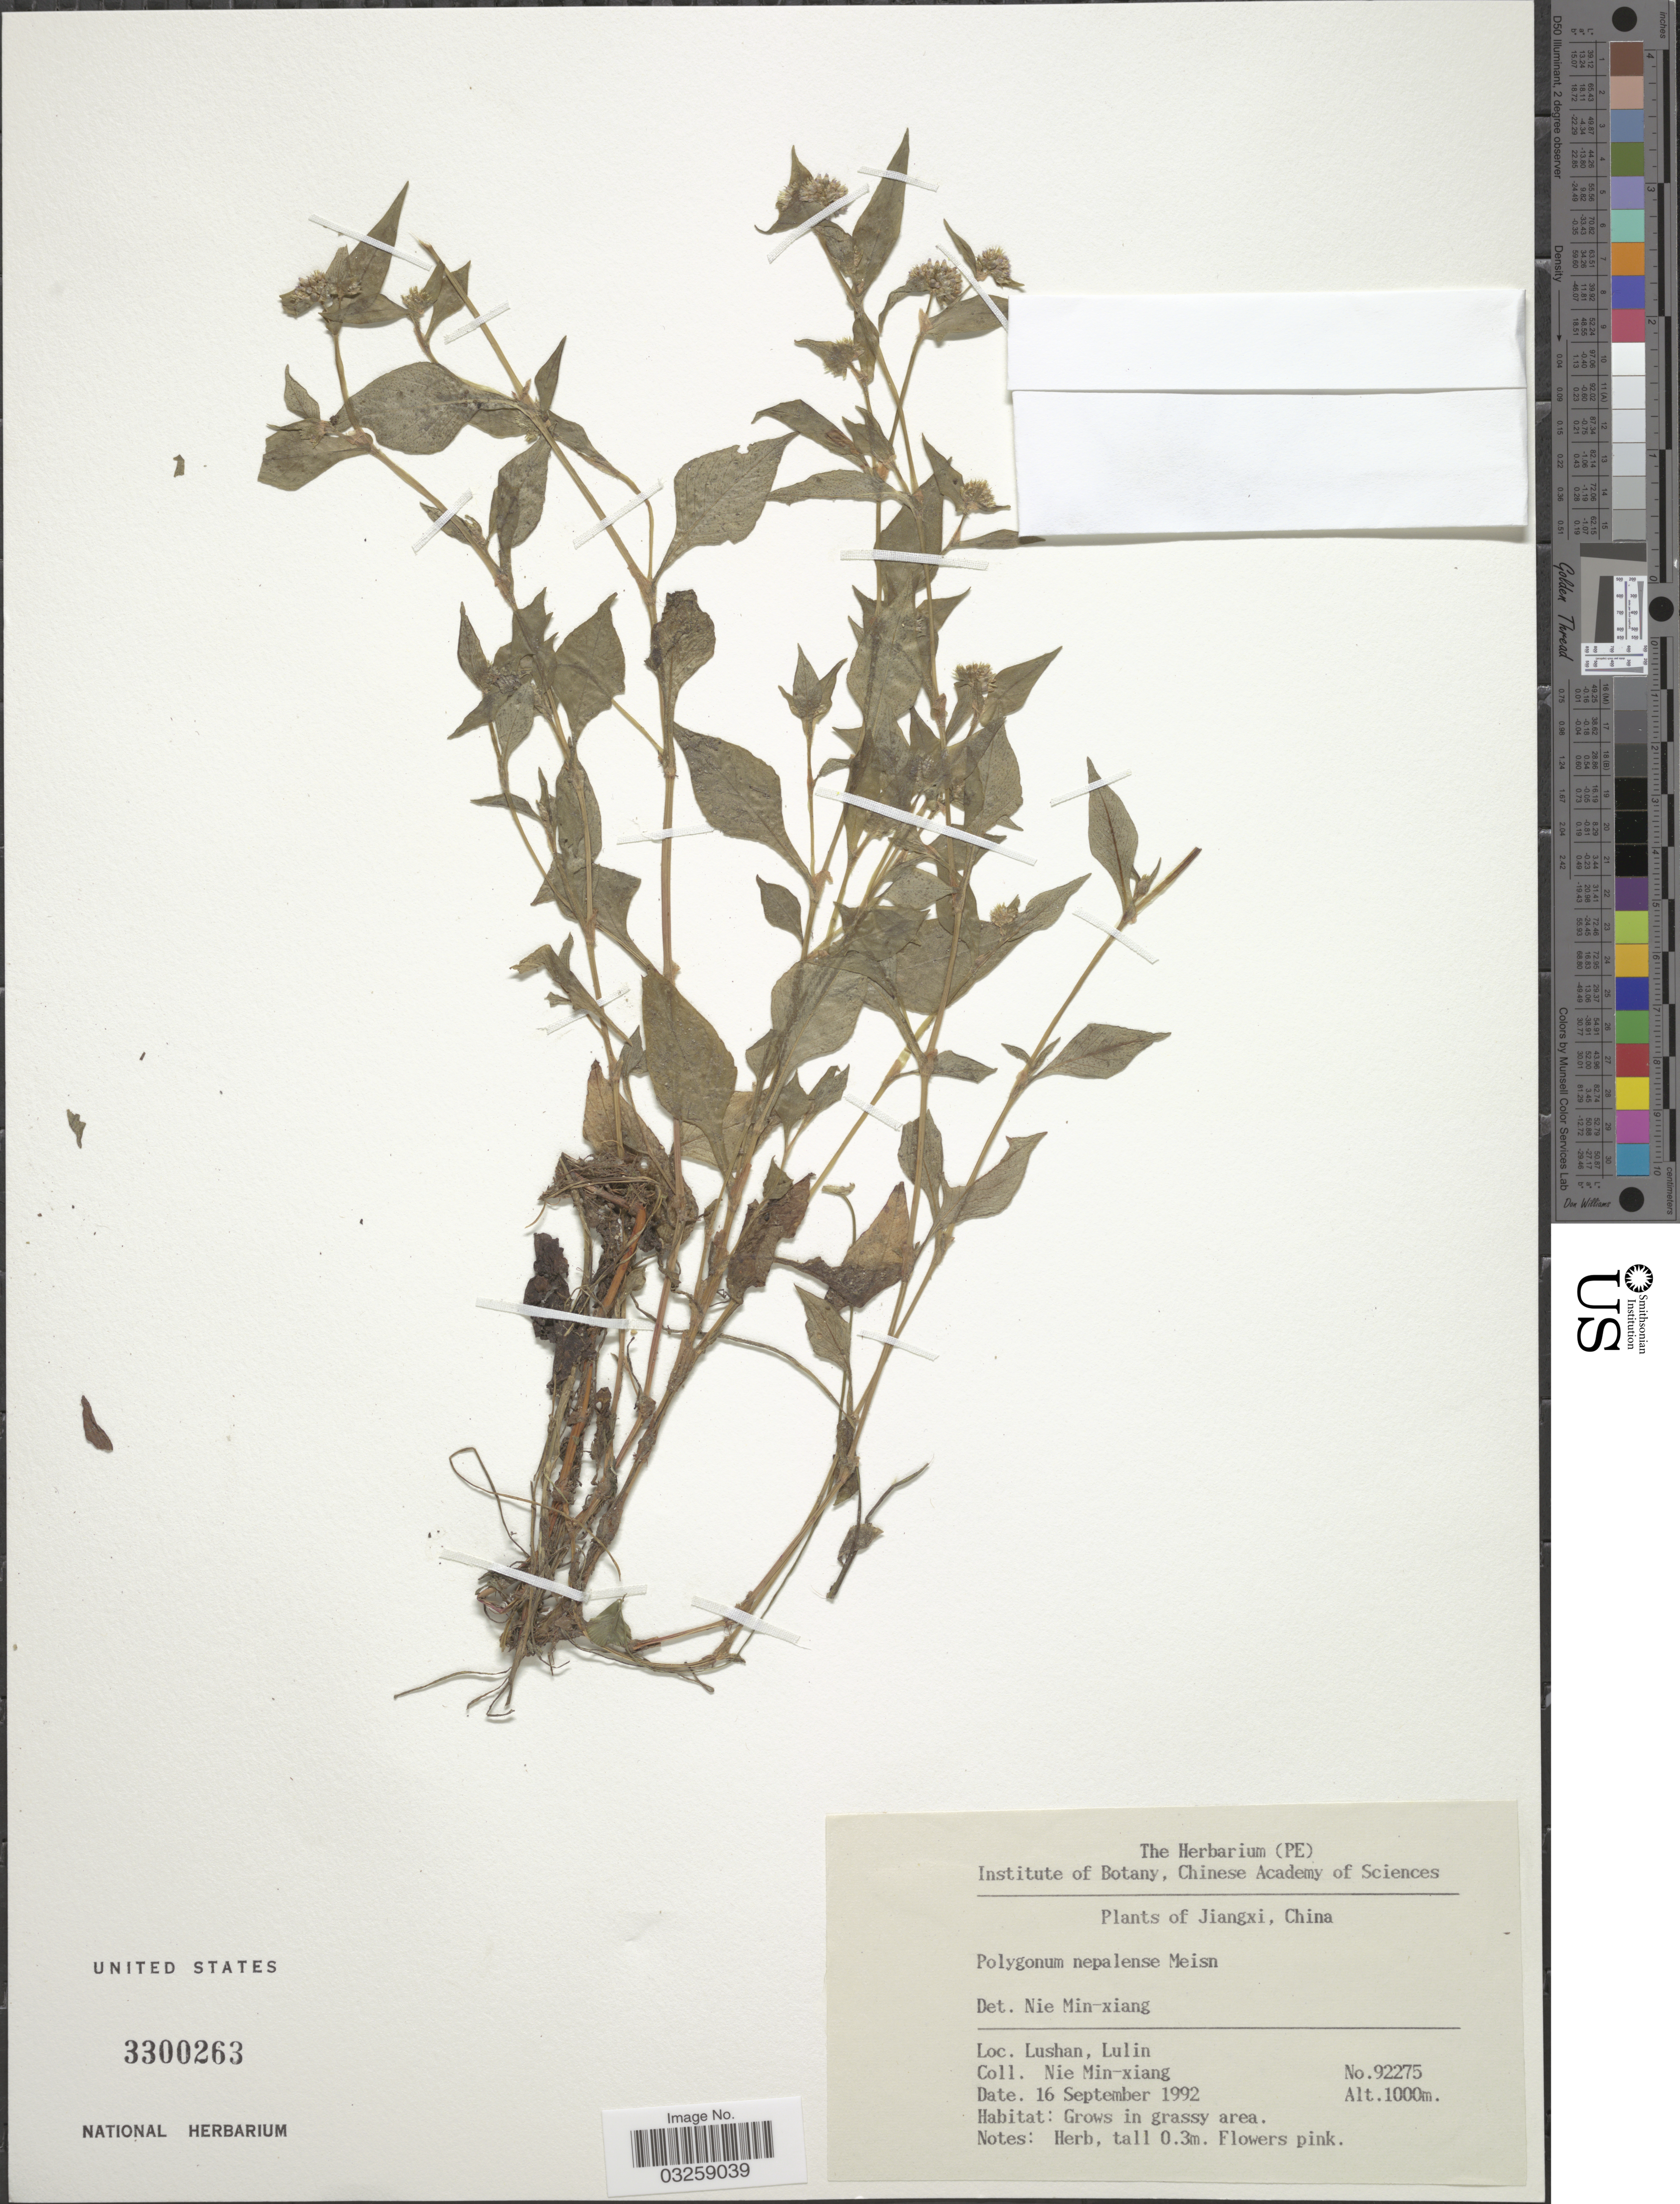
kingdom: Plantae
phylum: Tracheophyta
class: Magnoliopsida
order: Caryophyllales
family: Polygonaceae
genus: Polygonum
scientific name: Polygonum nepalense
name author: Meisn.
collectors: M. Nie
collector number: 92275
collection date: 1992-09-16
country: China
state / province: Jiangxi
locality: Lushan, Lulin.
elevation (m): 1000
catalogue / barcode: US 3300263